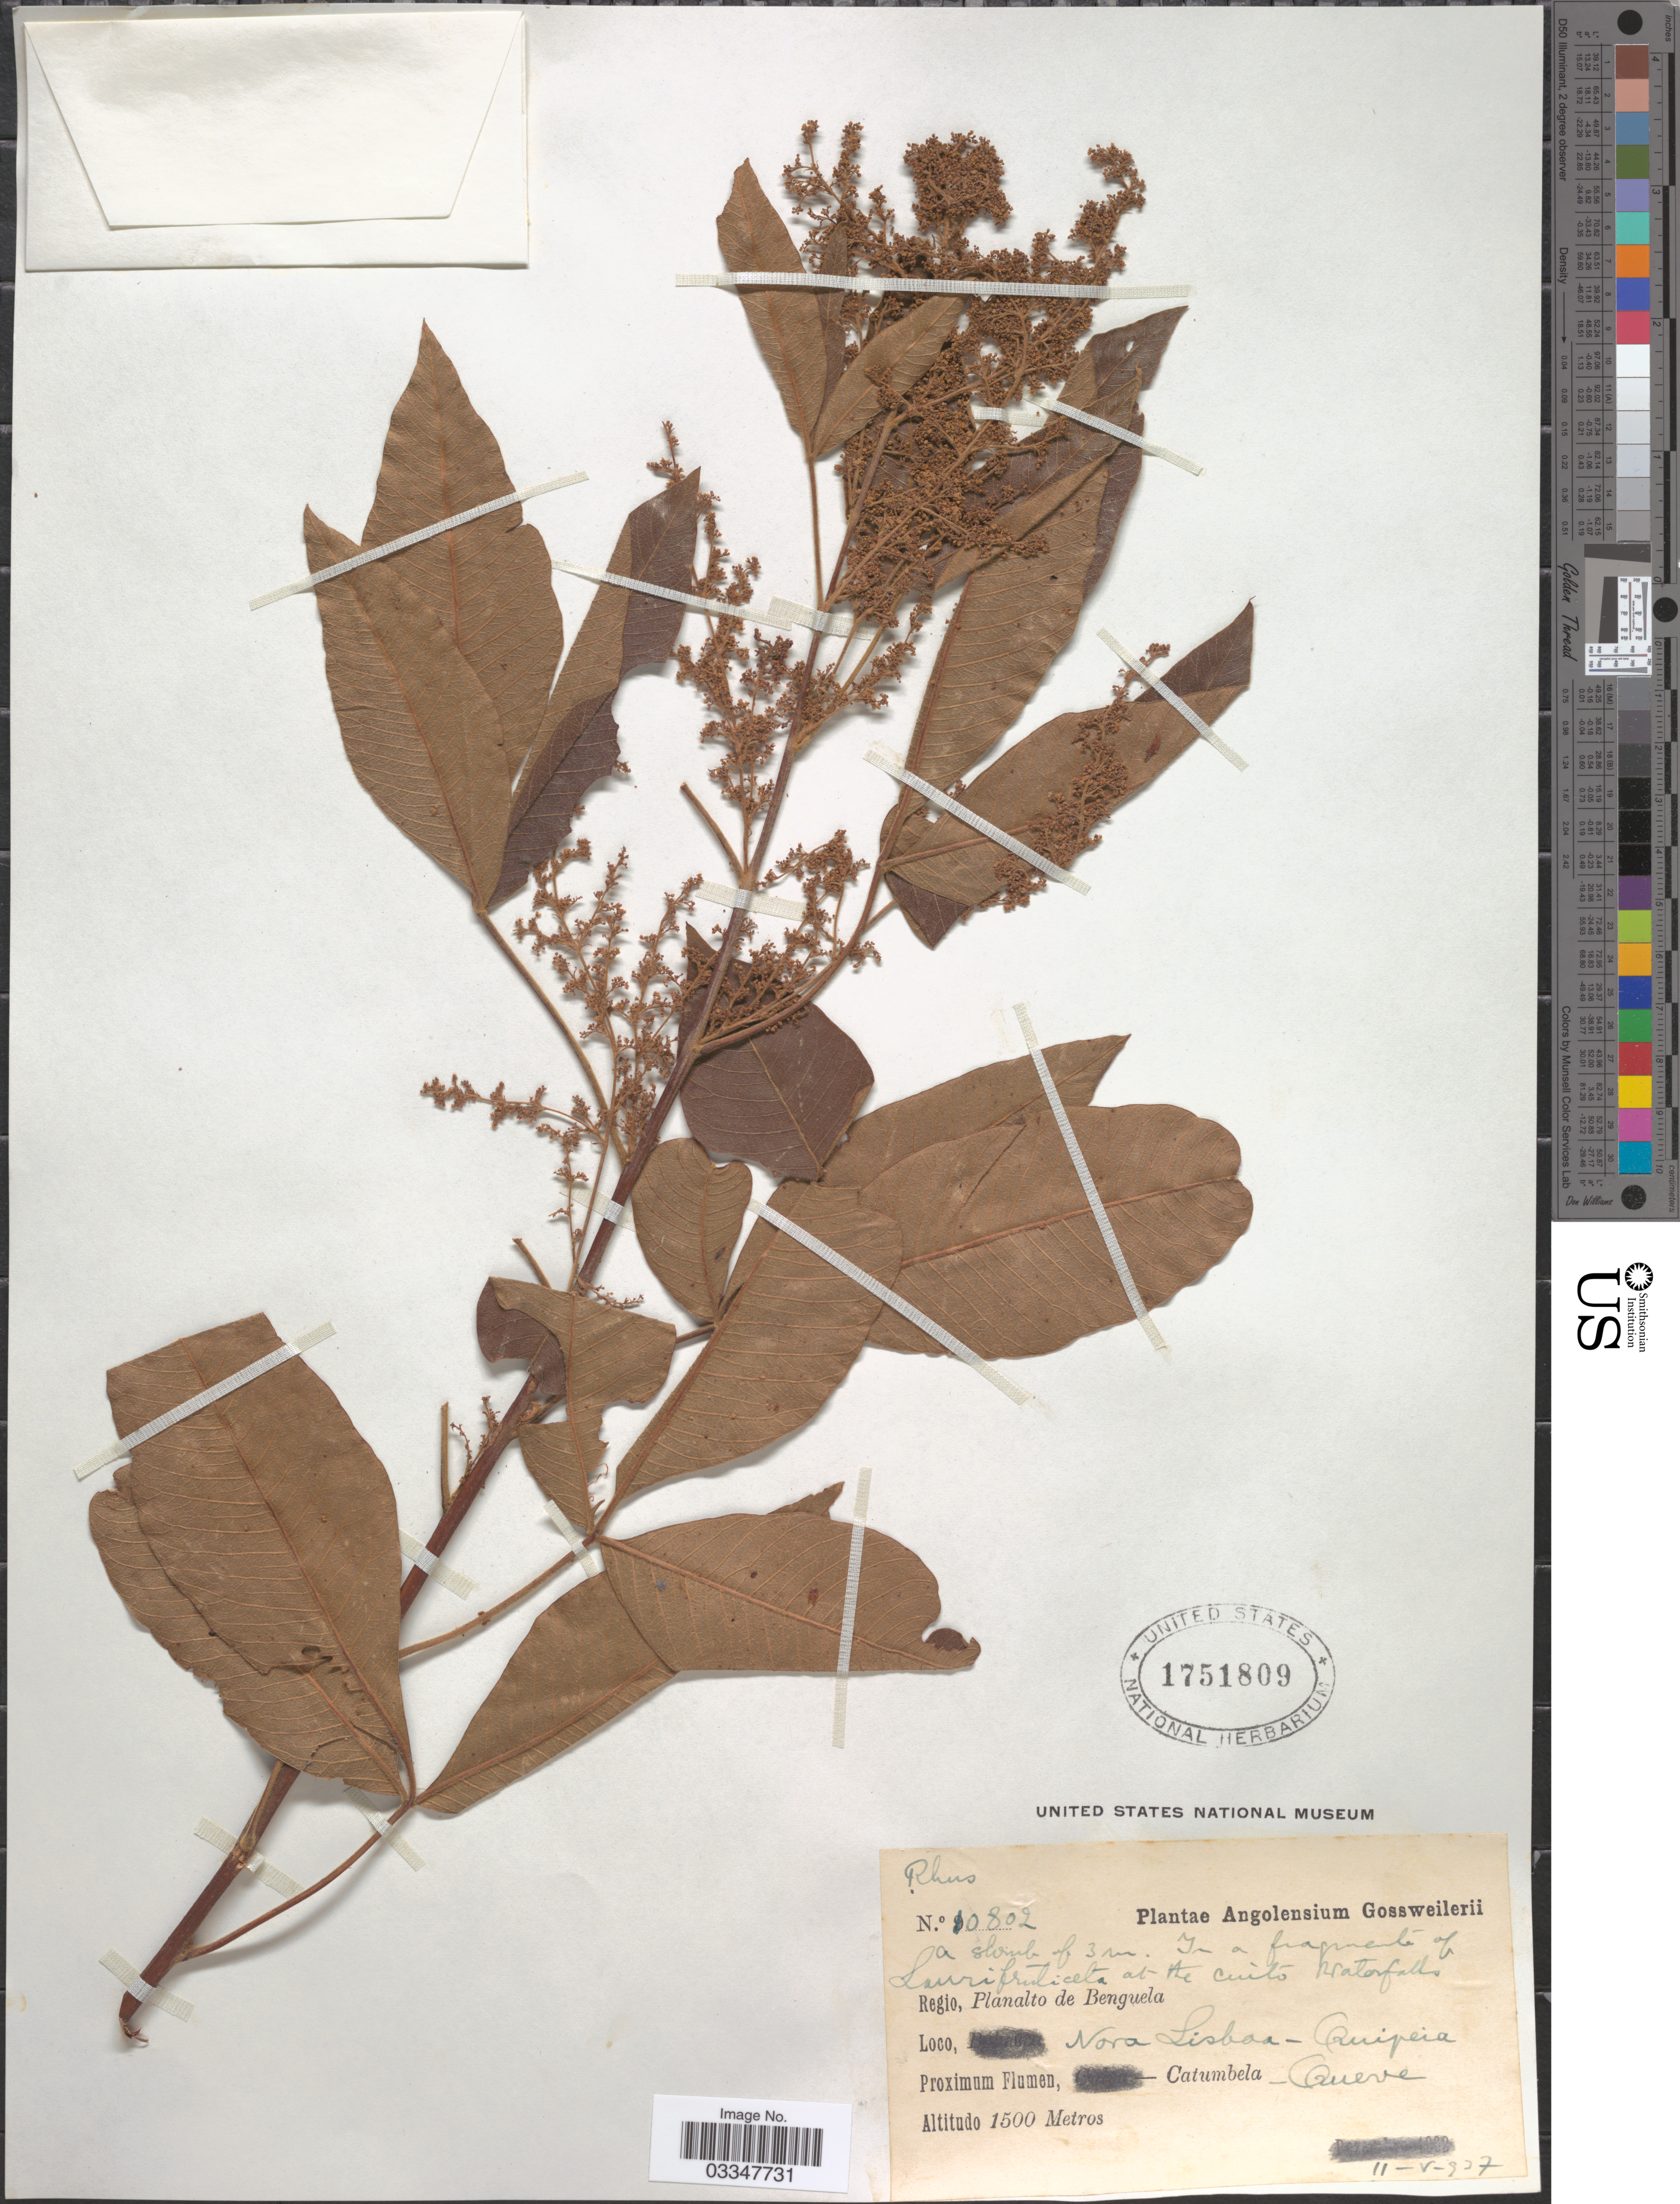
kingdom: Plantae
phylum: Tracheophyta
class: Magnoliopsida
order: Sapindales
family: Anacardiaceae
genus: Rhus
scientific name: Rhus sp.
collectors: -. Gossweiler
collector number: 10802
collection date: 1927-05-11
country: Angola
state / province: Benguela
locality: At the cuito waterfalls. Regio, Planalto de Benguela. Loco, Nova Lisboa - Quipeia. Proximum Flumen, Catumbela - Queve.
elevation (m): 1500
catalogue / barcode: US 1751809